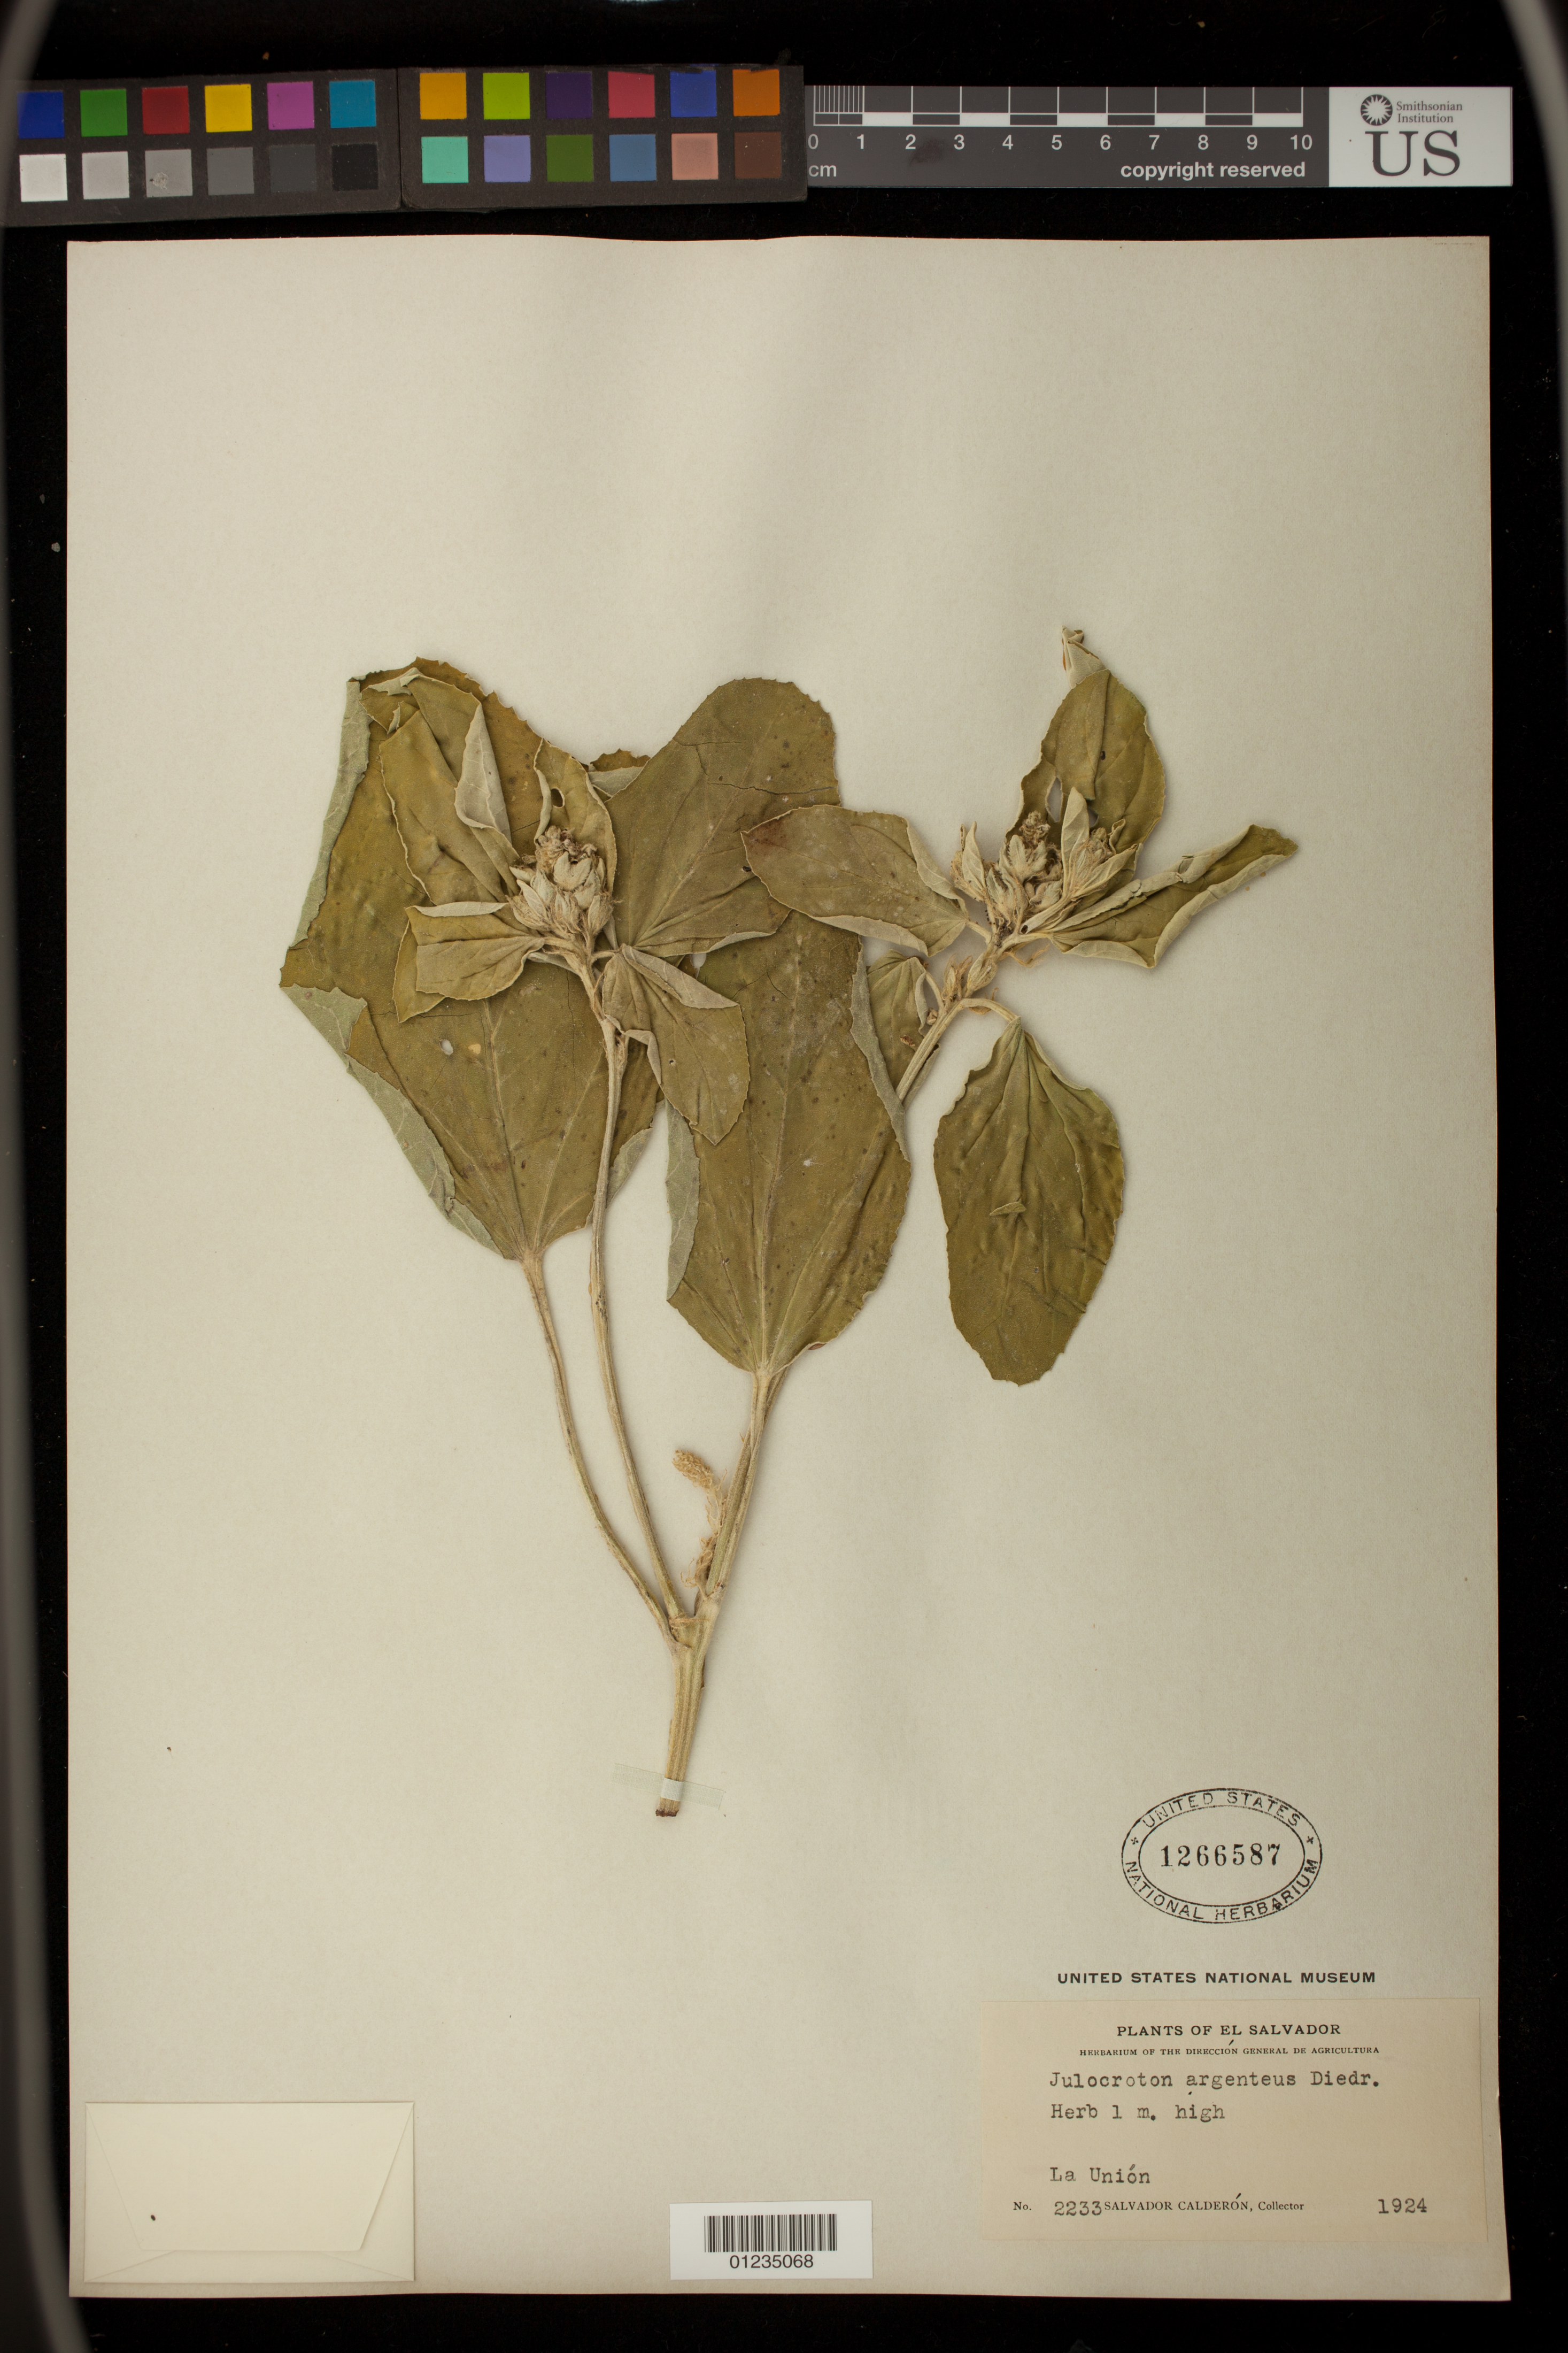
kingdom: Plantae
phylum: Tracheophyta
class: Magnoliopsida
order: Malpighiales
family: Euphorbiaceae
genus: Julocroton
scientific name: Julocroton argenteus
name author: (L.) Didr.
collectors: S. Calderón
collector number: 2233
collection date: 1924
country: El Salvador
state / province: La Unión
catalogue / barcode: US 1266587